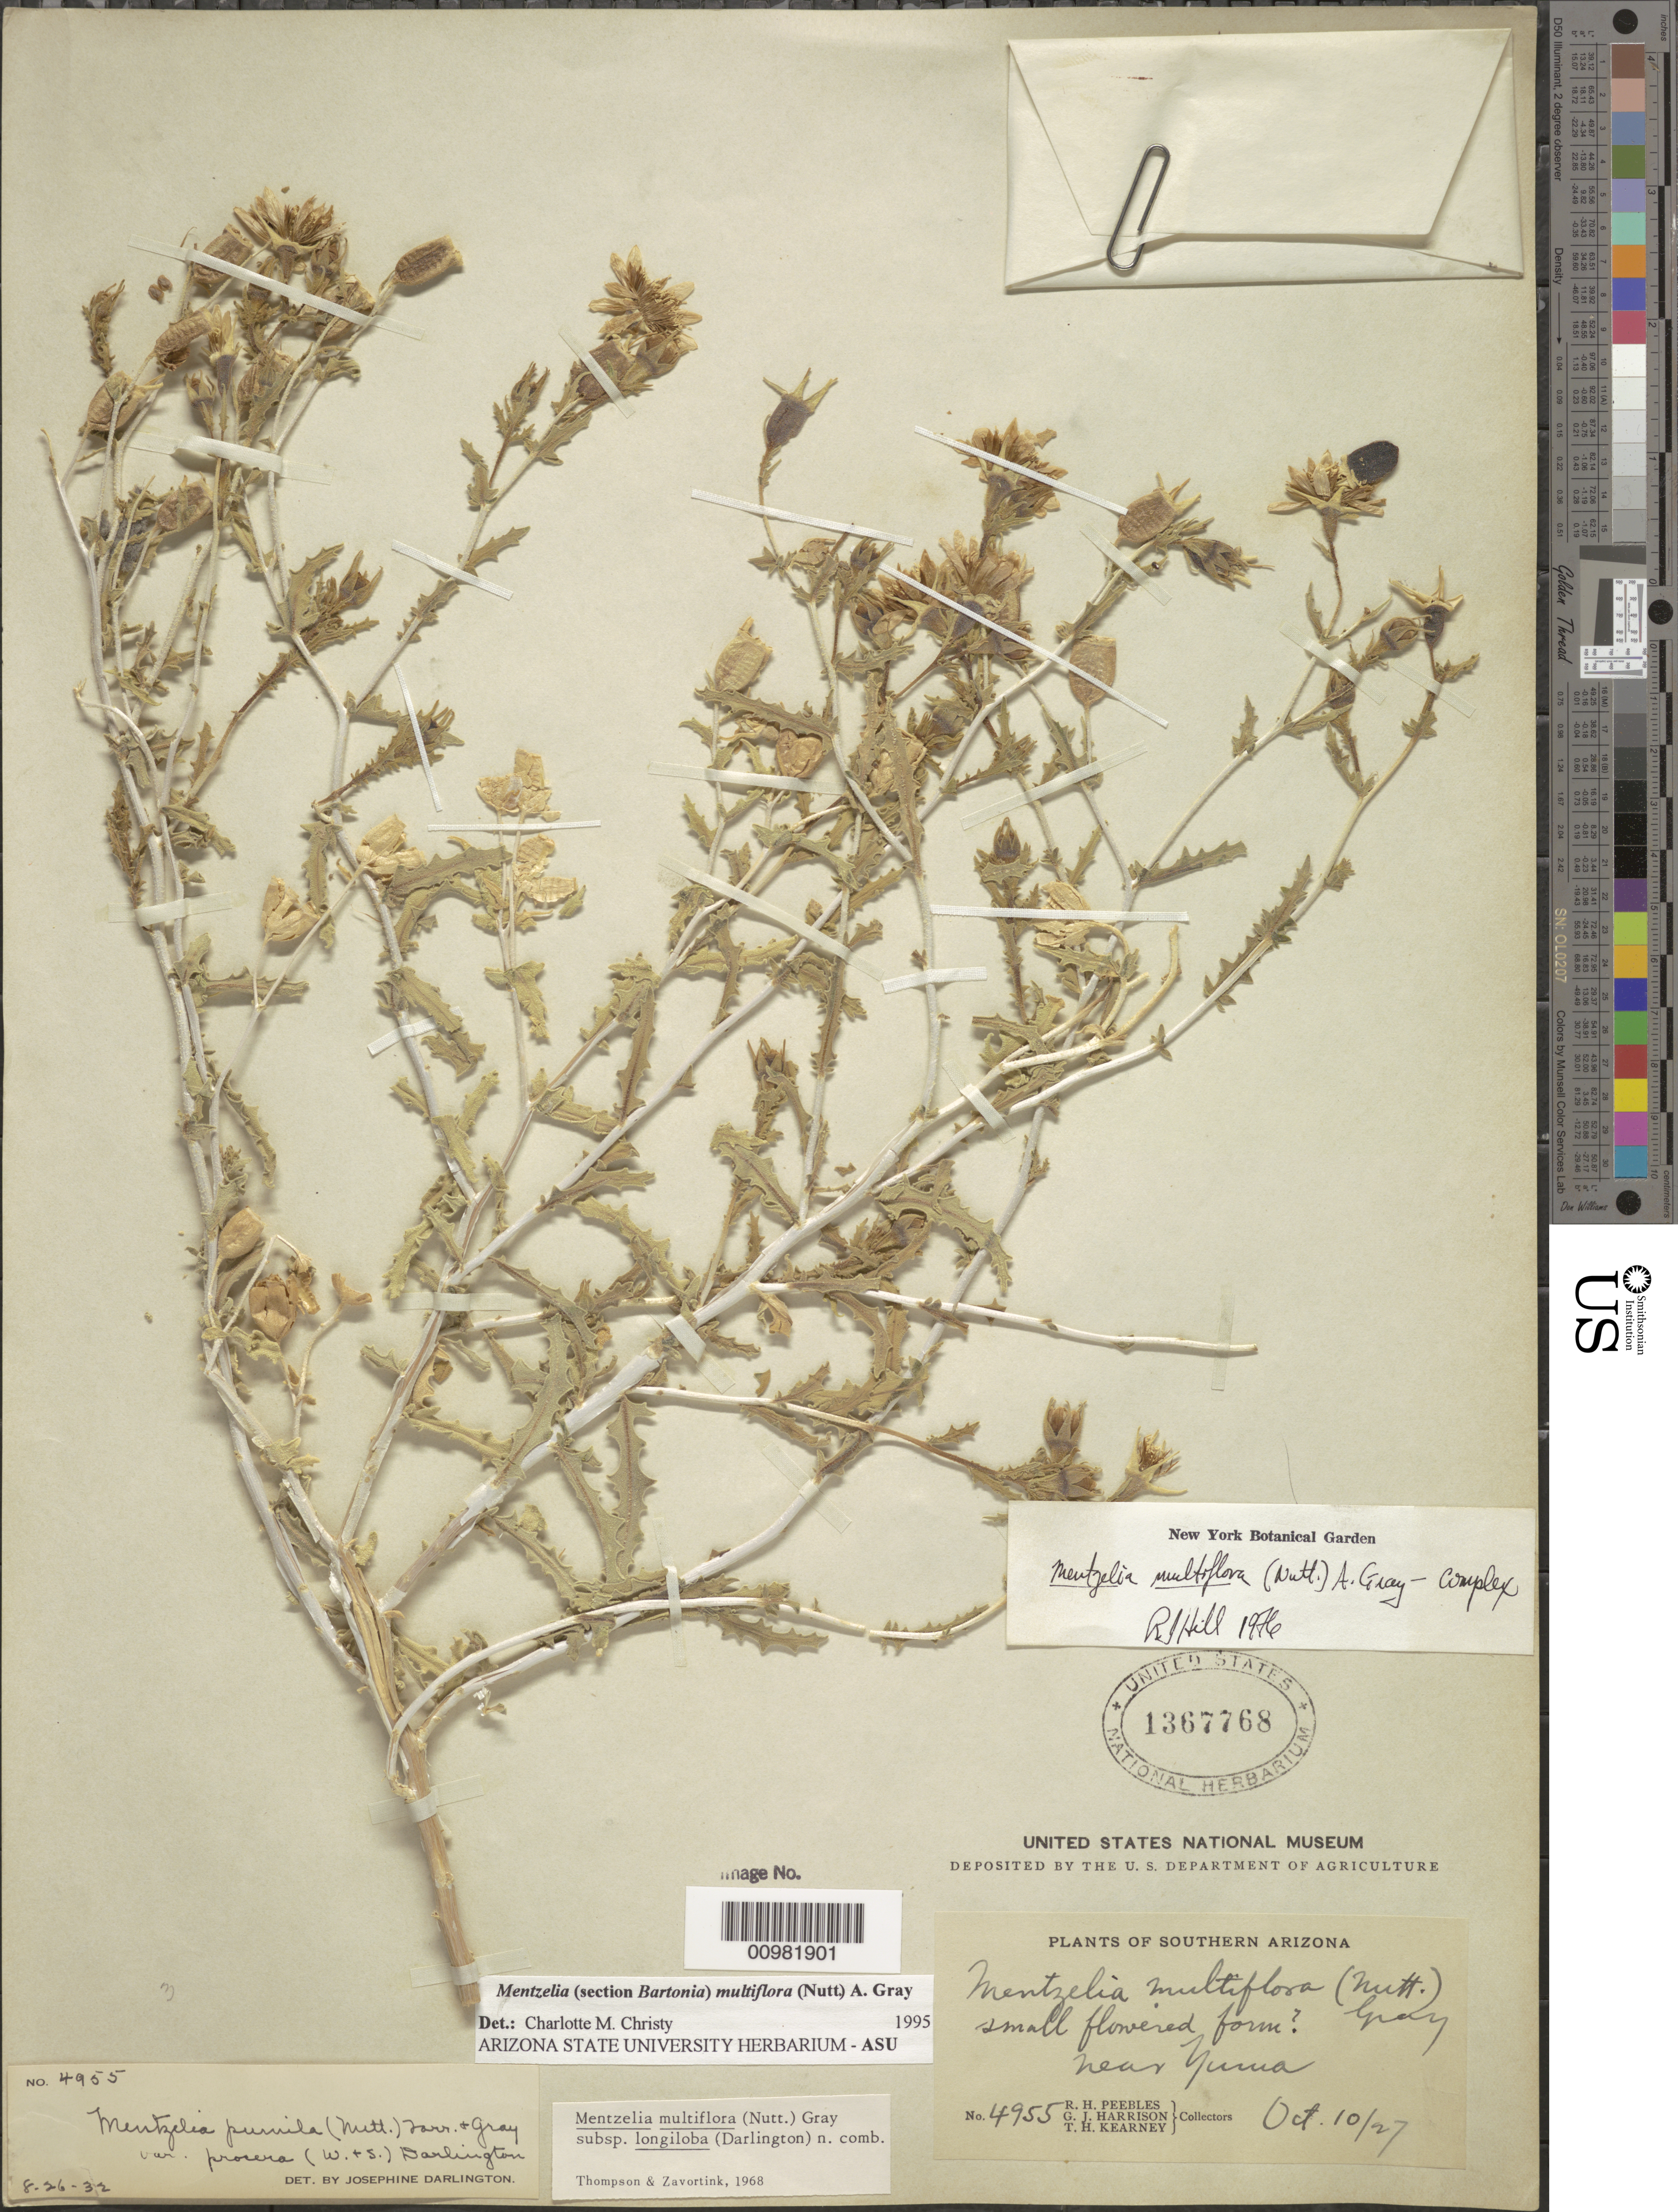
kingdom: Plantae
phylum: Tracheophyta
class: Magnoliopsida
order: Cornales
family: Loasaceae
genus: Mentzelia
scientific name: Mentzelia multiflora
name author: (Nutt.) A. Gray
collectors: R. H. Peebles & G. J. Harrison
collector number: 4955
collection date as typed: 10 Oct 1927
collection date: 1927-10-10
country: United States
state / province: Arizona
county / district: Yuma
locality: near Yuma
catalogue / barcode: US 1367768